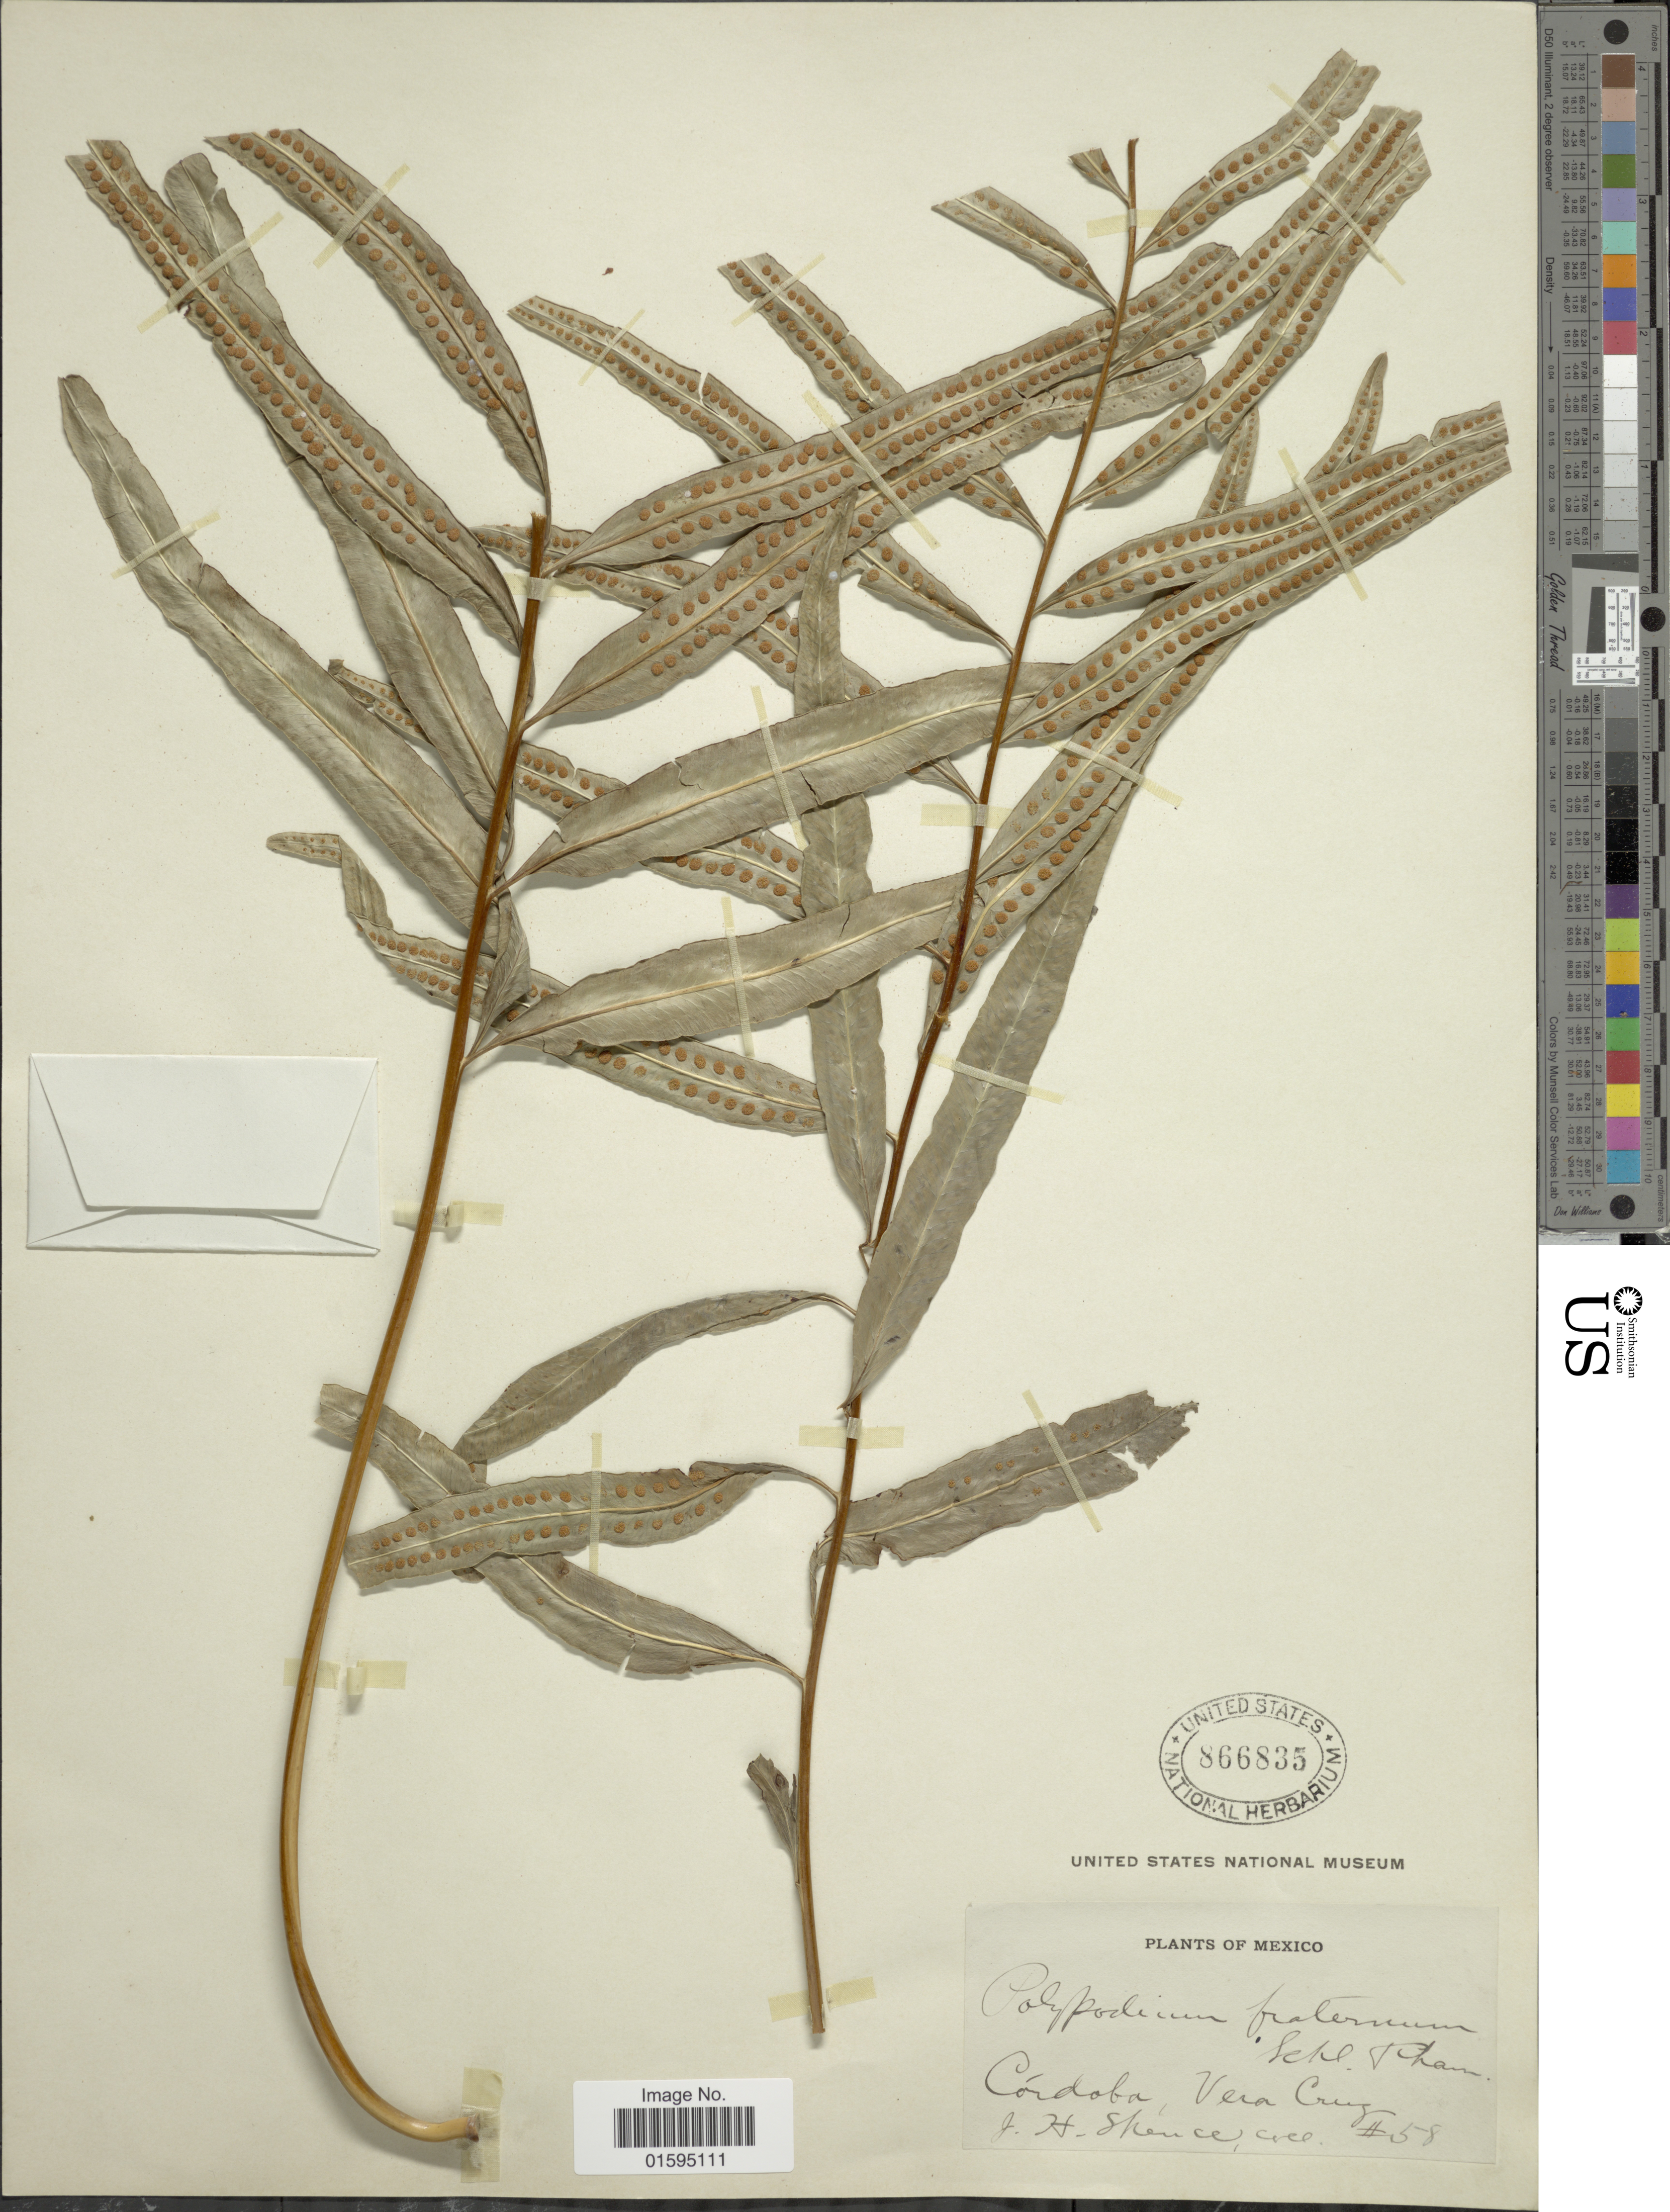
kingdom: Plantae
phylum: Tracheophyta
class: Polypodiopsida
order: Polypodiales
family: Polypodiaceae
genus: Polypodium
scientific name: Polypodium fraternum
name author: Schltdl. & Cham.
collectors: J. Spence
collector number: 58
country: Mexico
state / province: Veracruz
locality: Córdoba, Vera Cruz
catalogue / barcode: US 866835